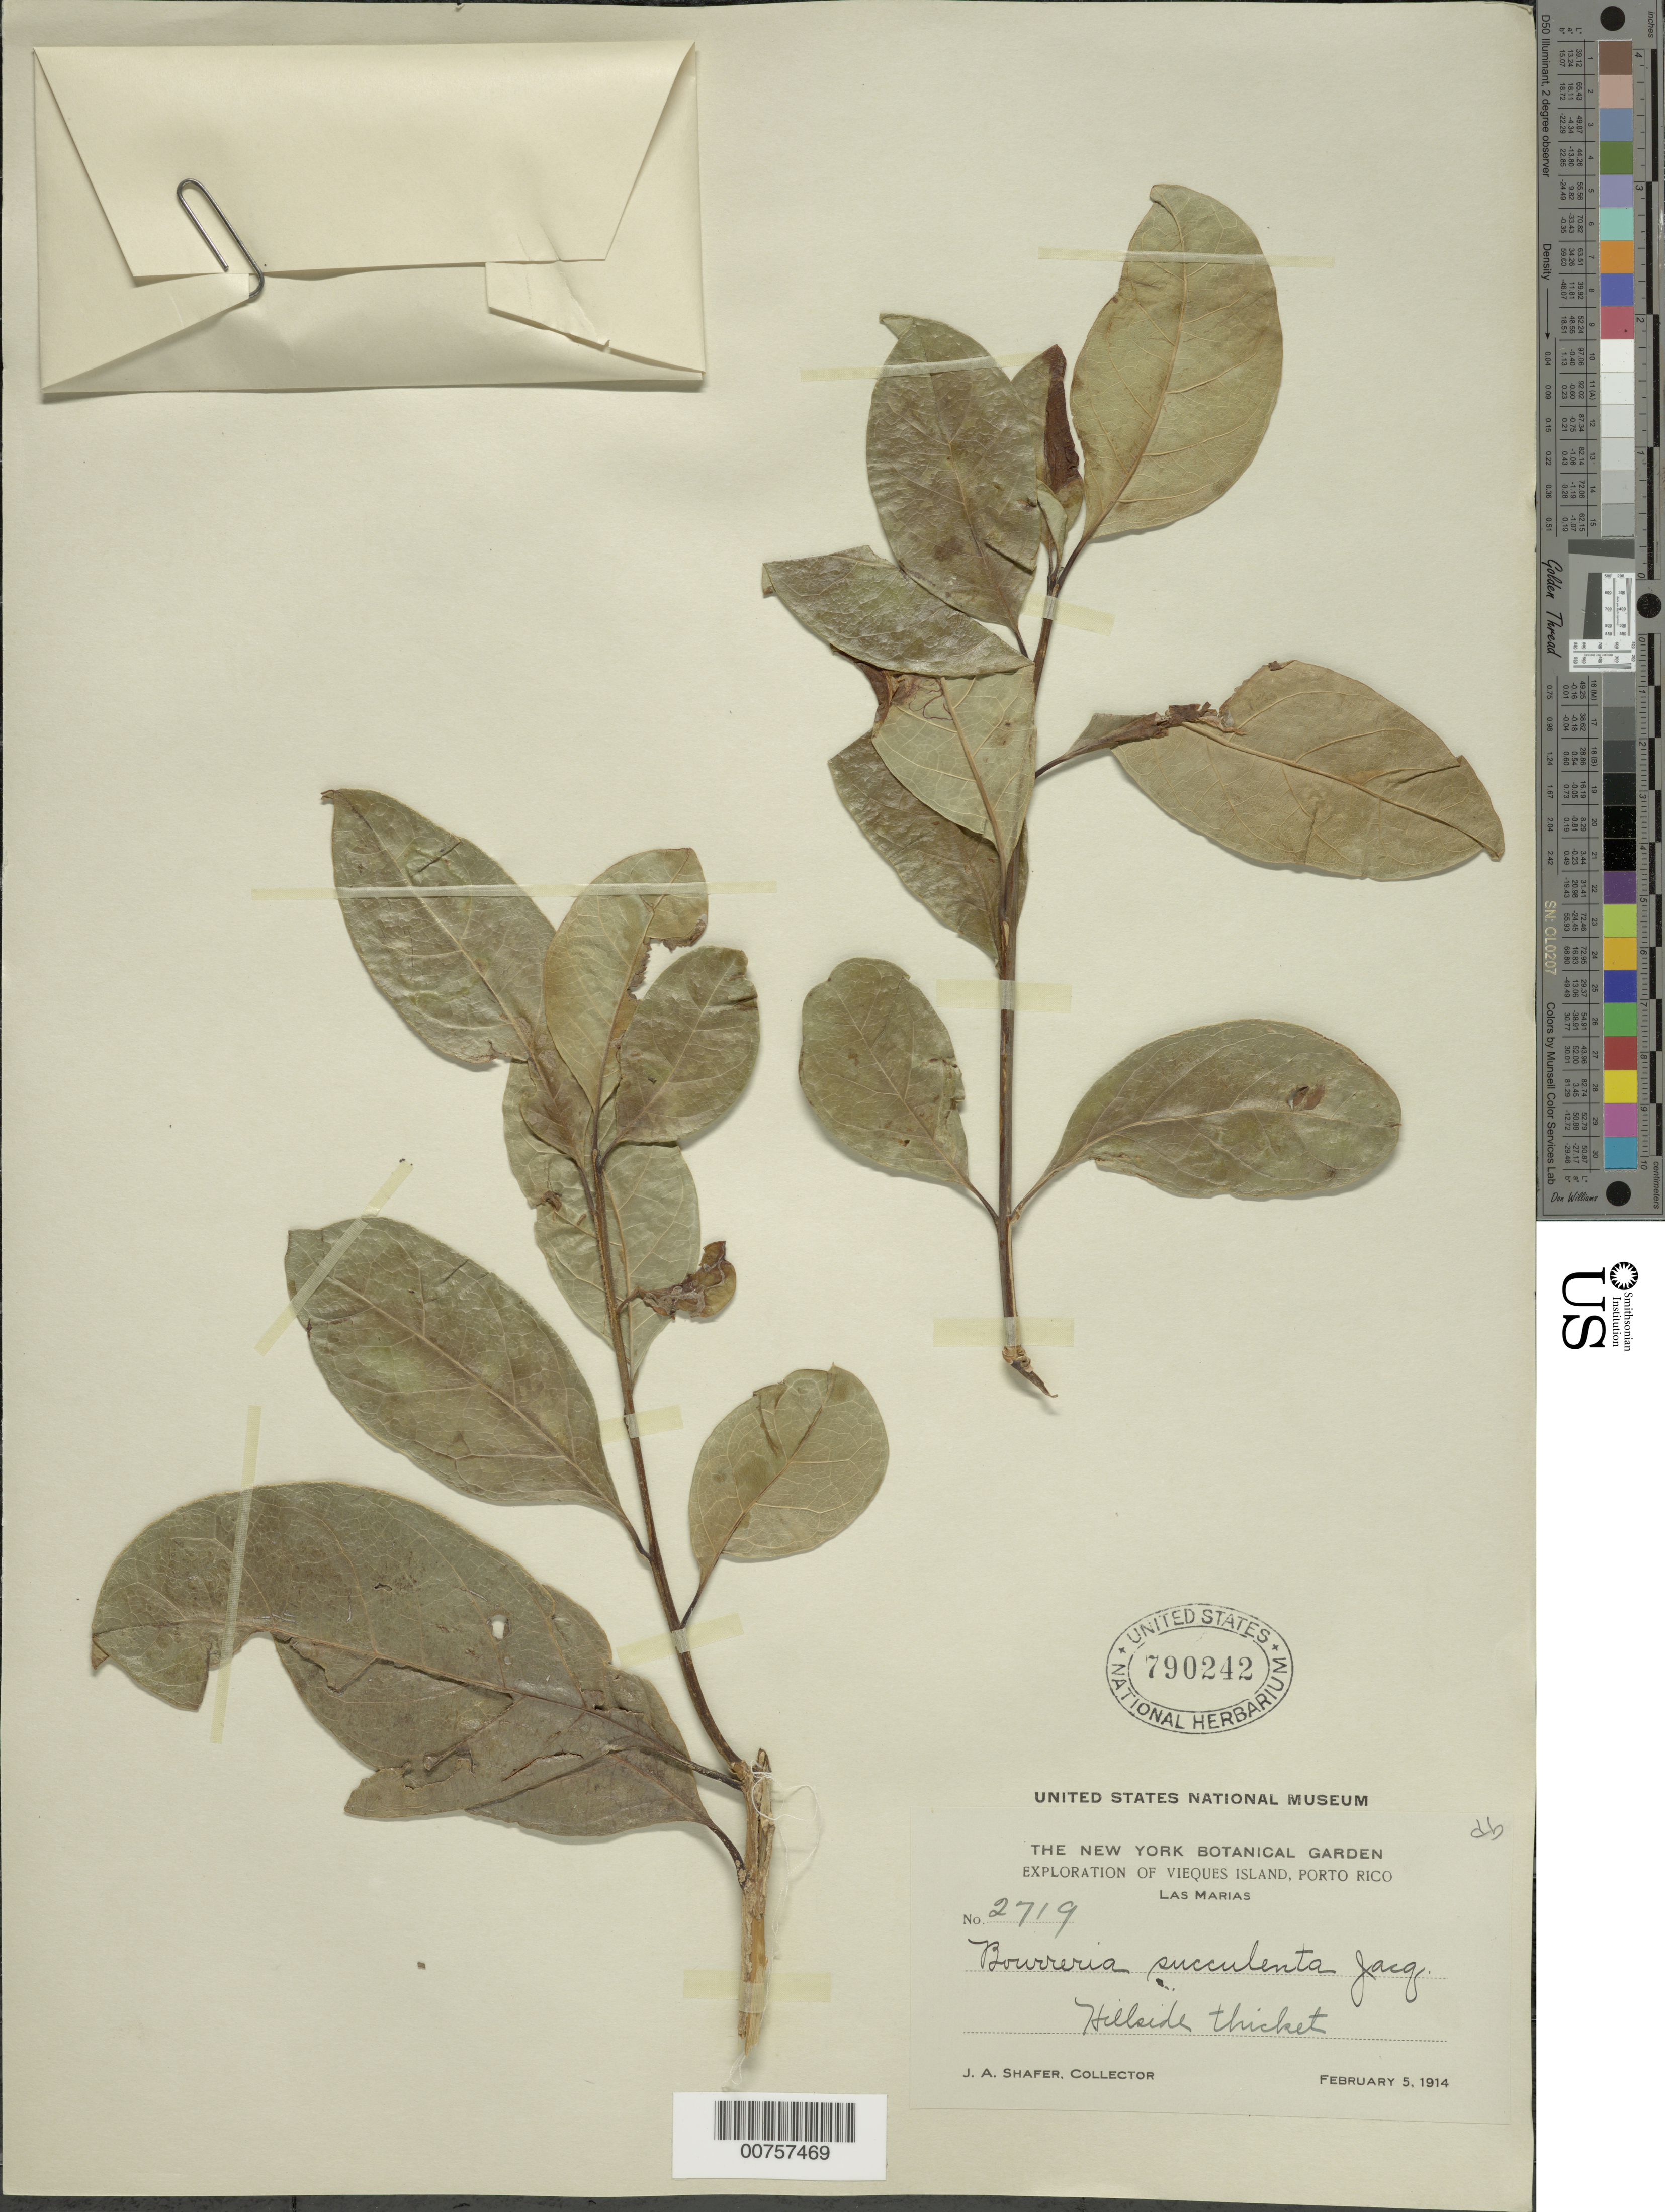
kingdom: Plantae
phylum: Tracheophyta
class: Magnoliopsida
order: Boraginales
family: Ehretiaceae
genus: Bourreria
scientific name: Bourreria succulenta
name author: Jacq.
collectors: J. A. Shafer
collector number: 2719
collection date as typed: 05 Feb 1914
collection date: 1914-02-05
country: Puerto Rico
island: Vieques I.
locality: Las Marias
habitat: Hillside thicket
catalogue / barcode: US 790242